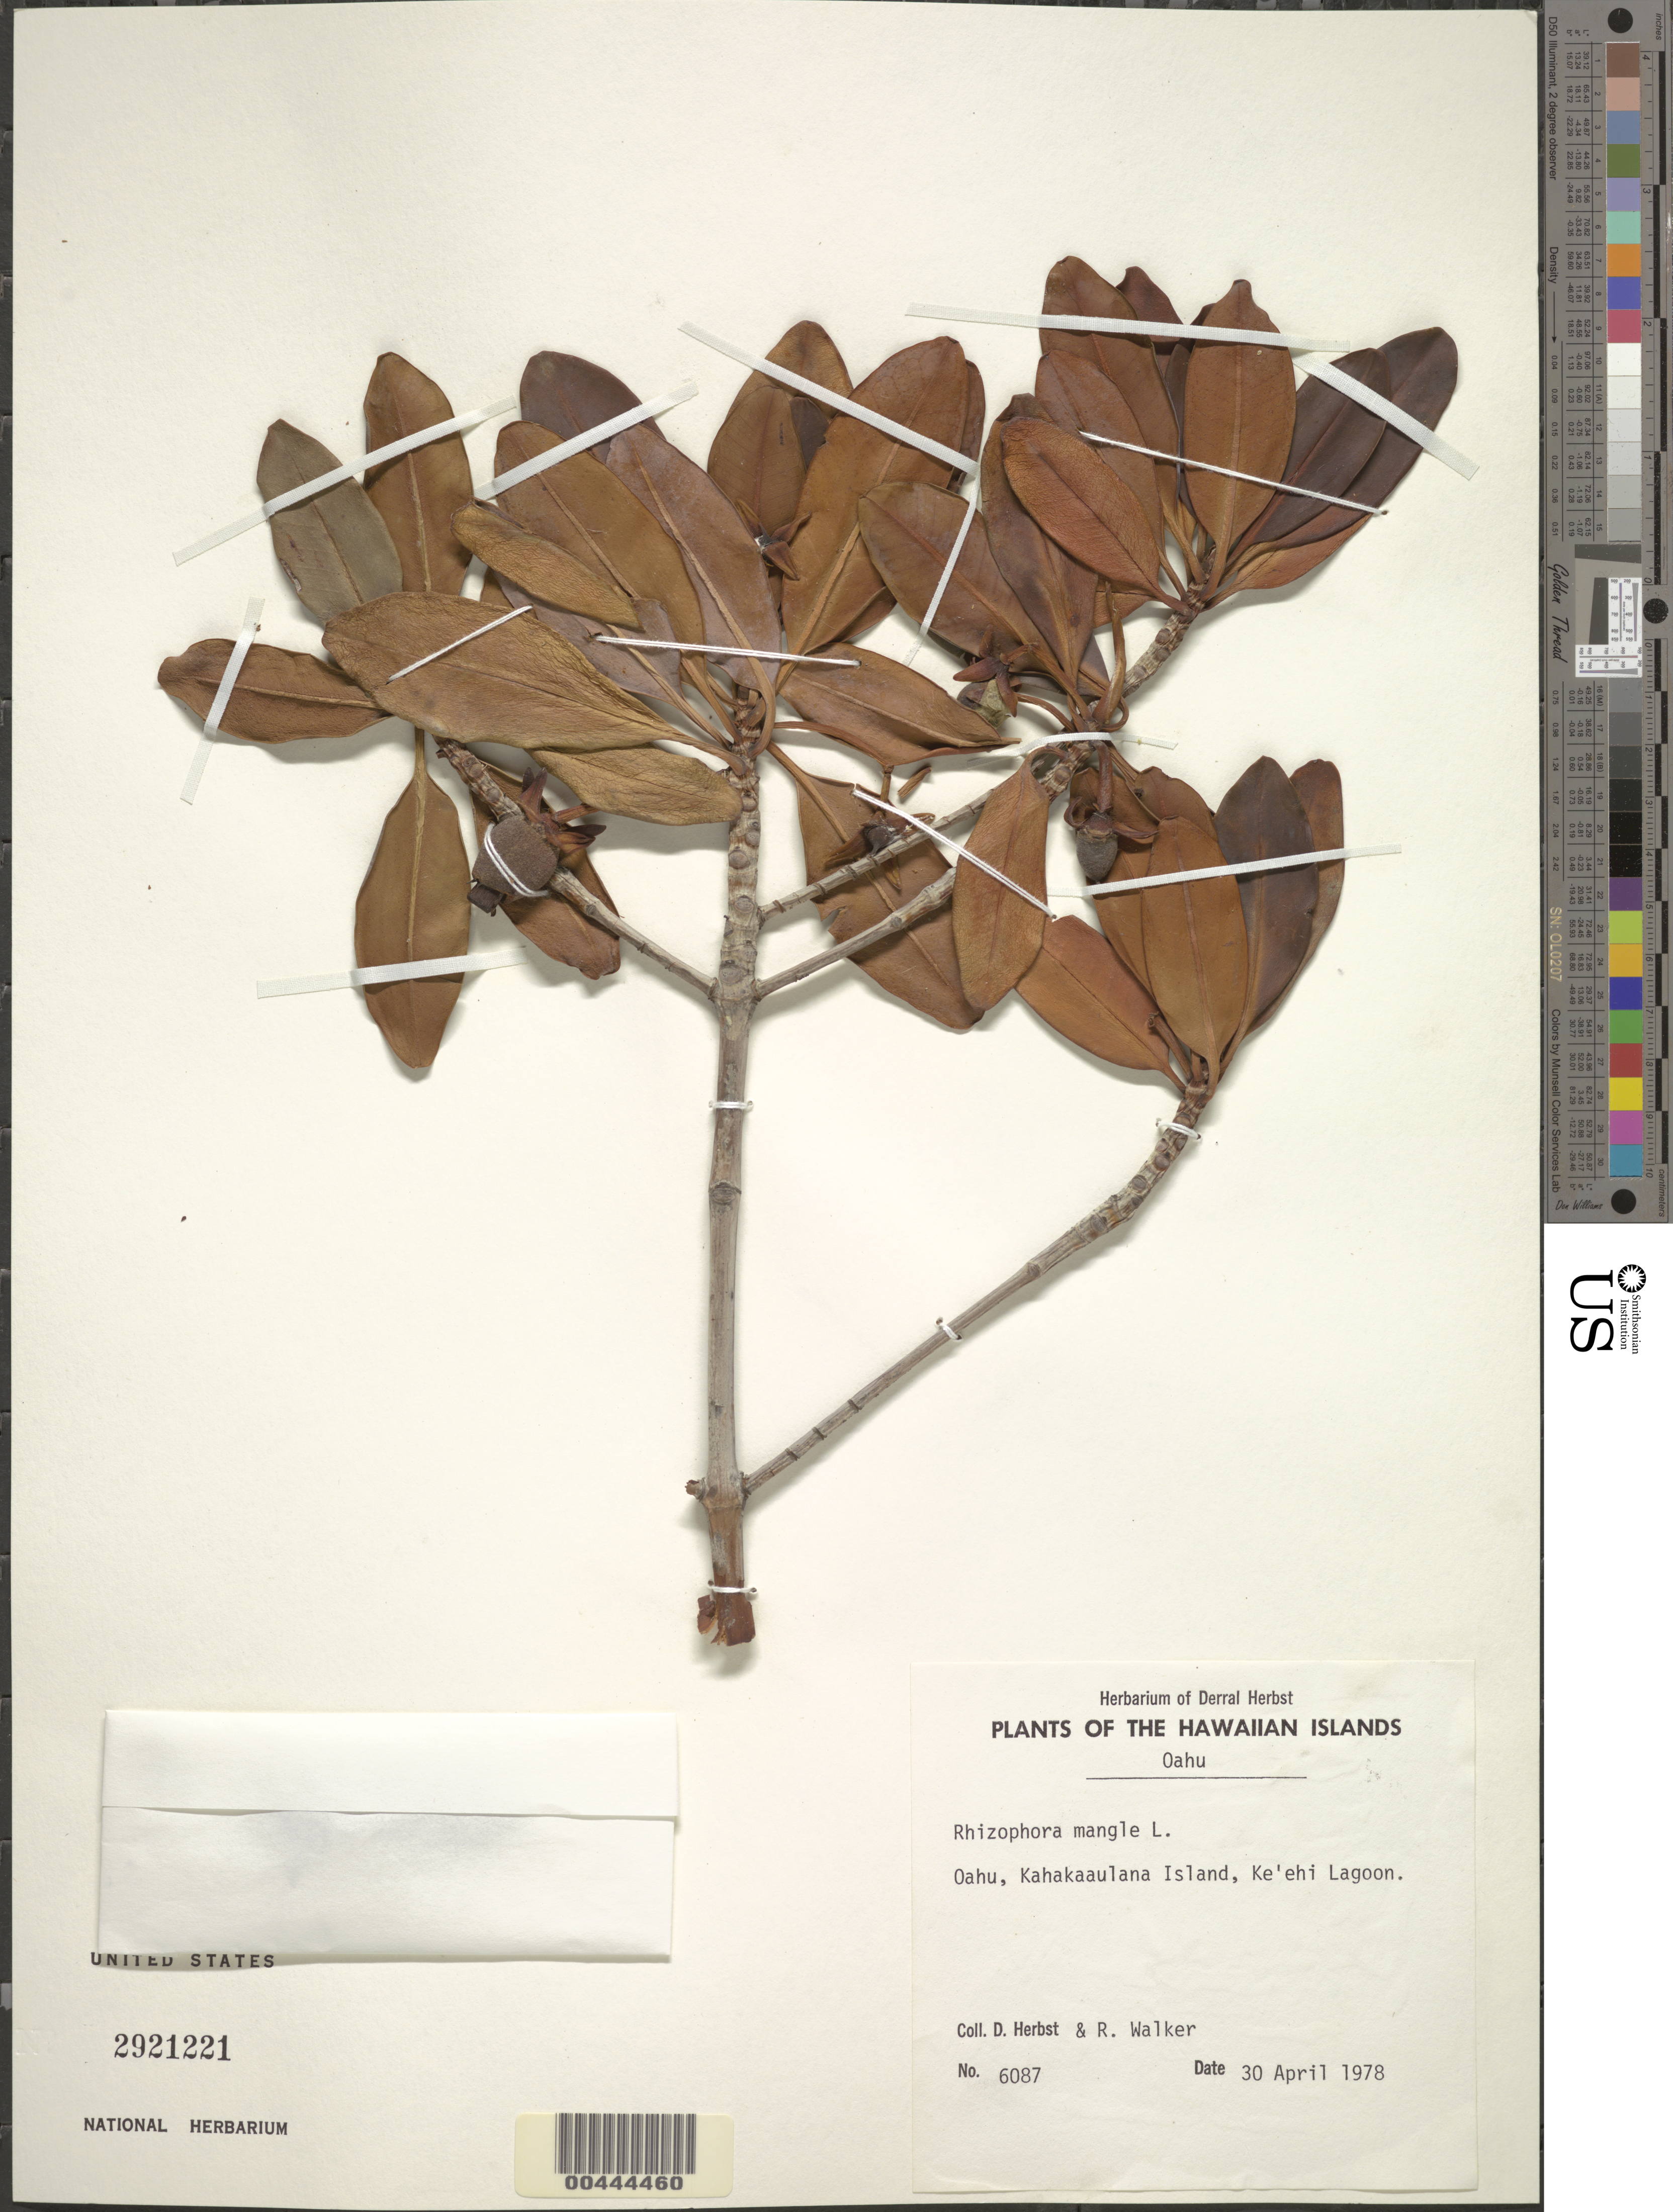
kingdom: Plantae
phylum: Tracheophyta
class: Magnoliopsida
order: Malpighiales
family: Rhizophoraceae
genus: Rhizophora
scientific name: Rhizophora mangle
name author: L.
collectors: D. R. Herbst & R. Walker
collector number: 6087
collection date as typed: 30 Apr 1978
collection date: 1978-04-30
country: United States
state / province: Hawaii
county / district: Honolulu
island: Oahu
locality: Ke'ehi Lagoon, Oahu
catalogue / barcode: US 2921221